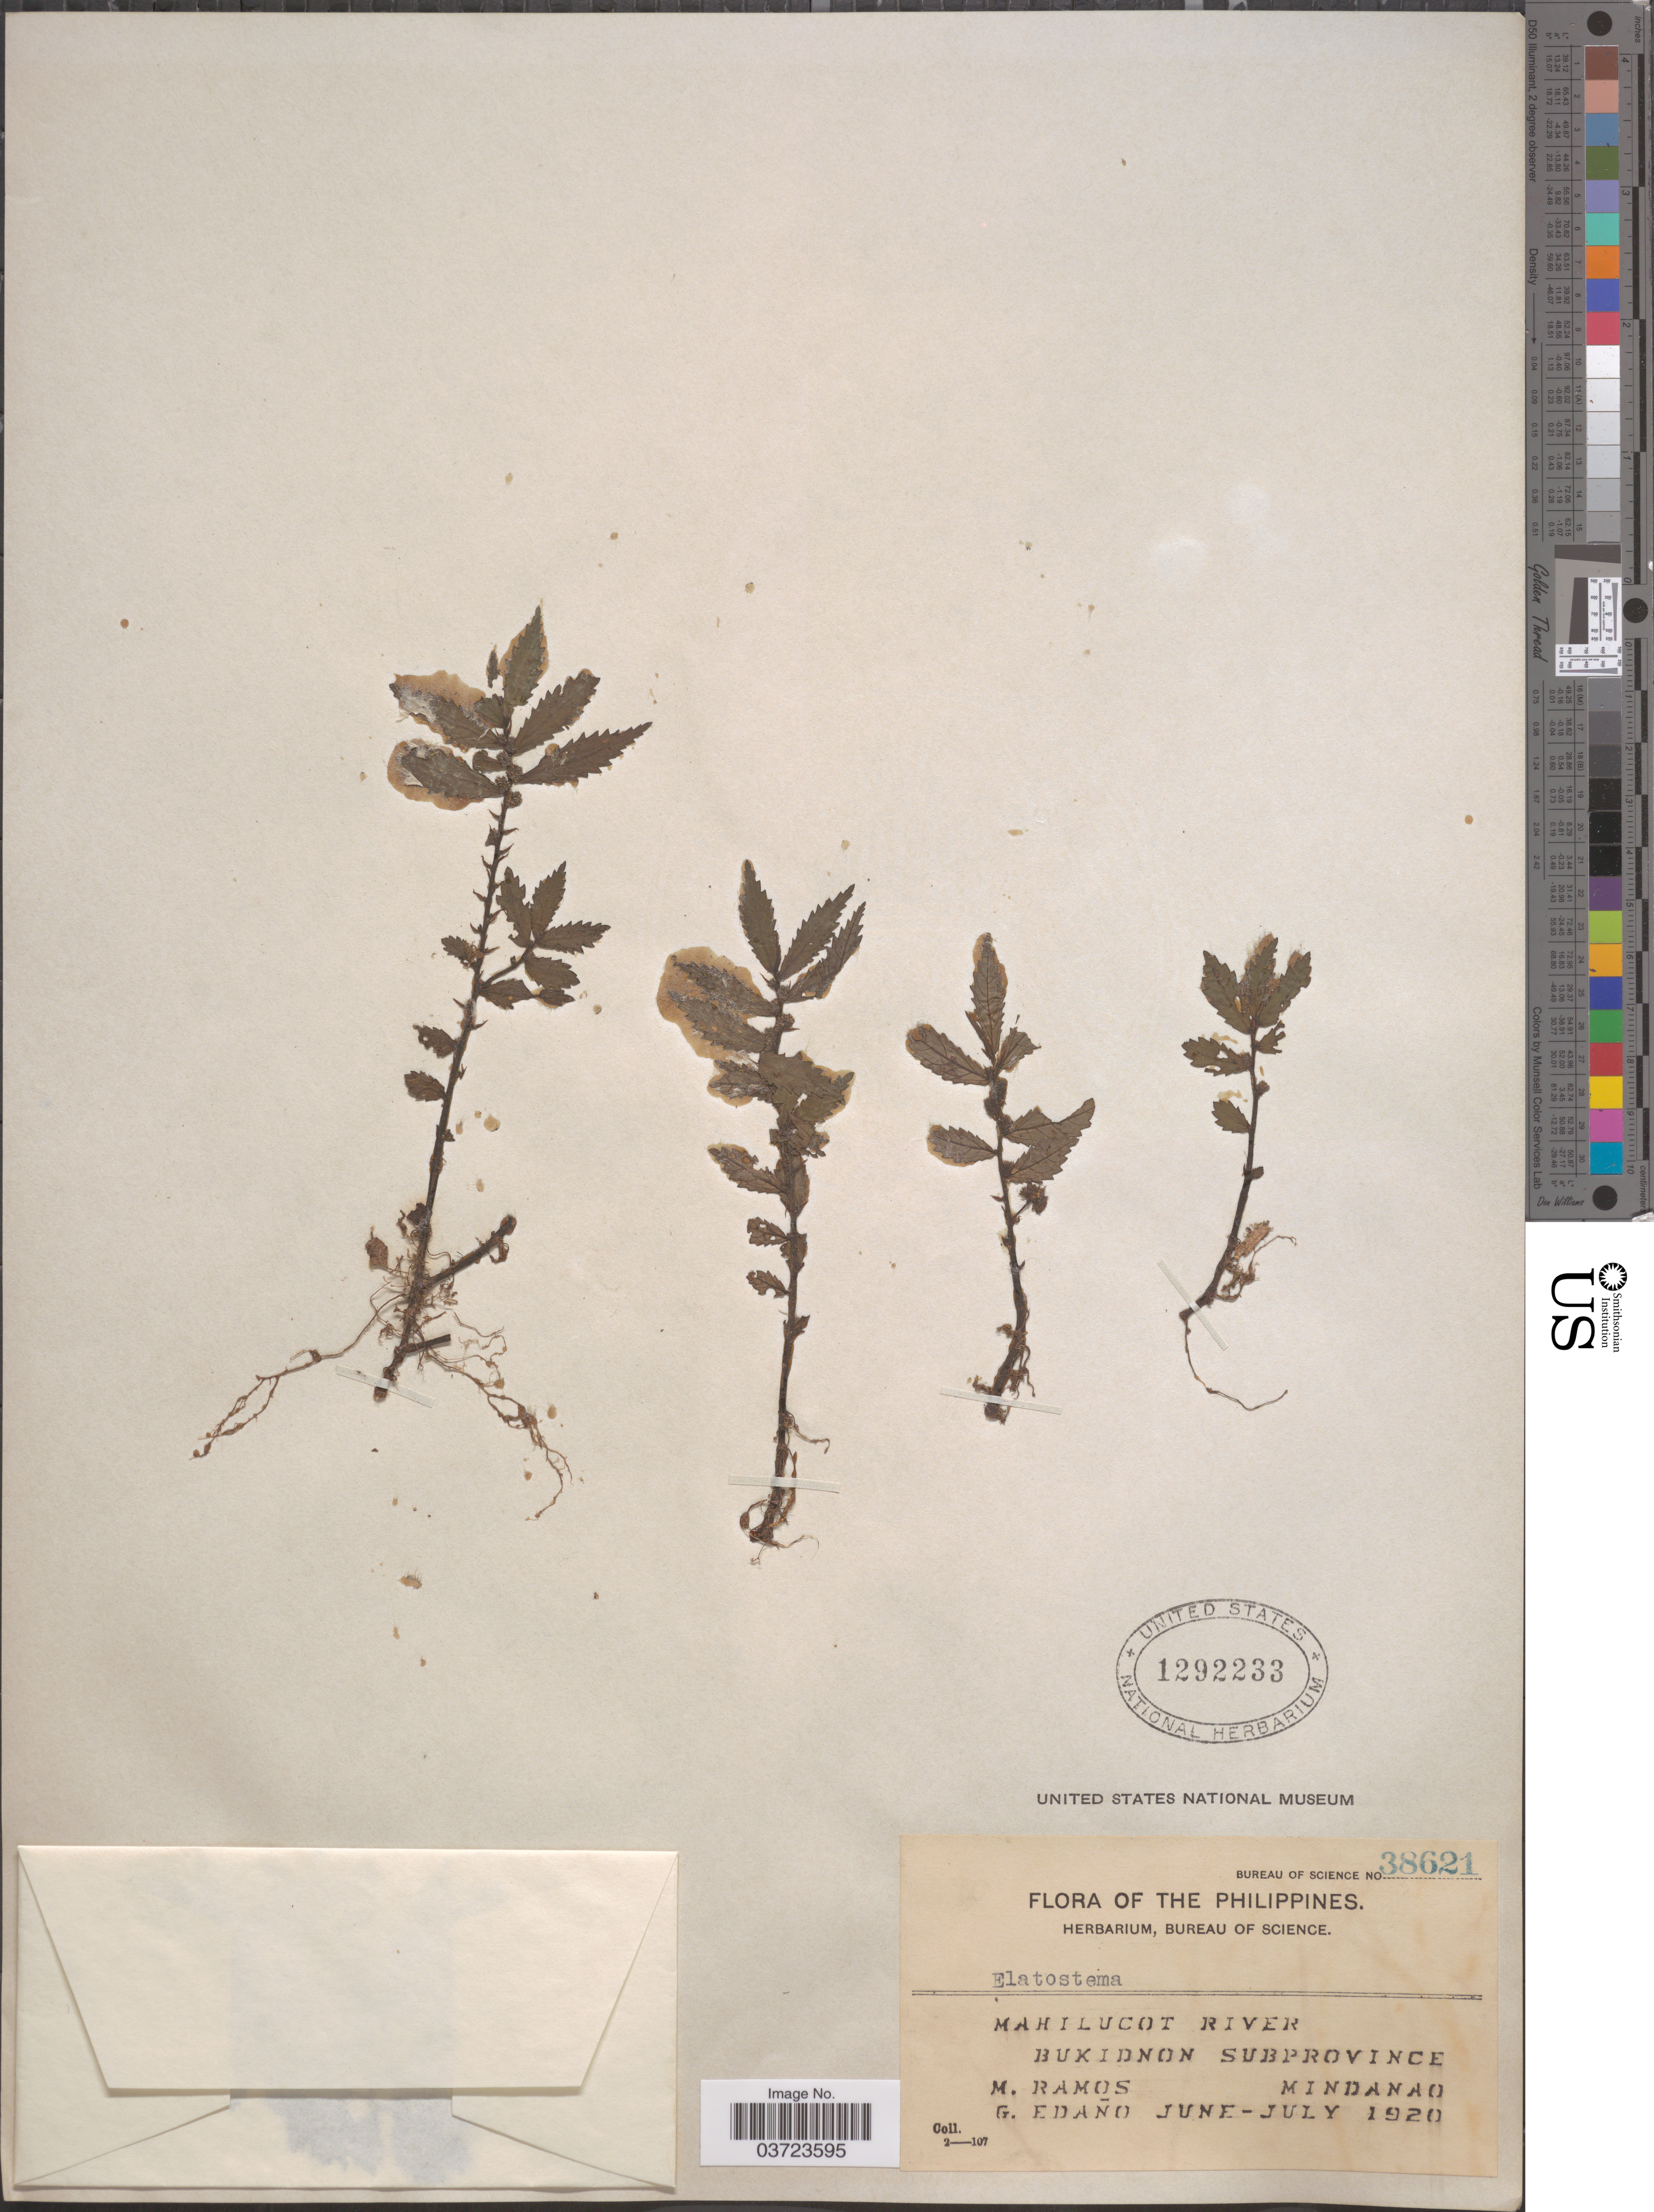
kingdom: Plantae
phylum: Tracheophyta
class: Magnoliopsida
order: Rosales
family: Urticaceae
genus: Elatostema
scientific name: Elatostema sp.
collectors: M. Ramos & G. Edaño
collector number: Bureau of Science 38621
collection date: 1920-06/1920-07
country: Philippines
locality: Mahilucot River. Bukidnon Subprovince. Mindanao.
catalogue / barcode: US 1292233